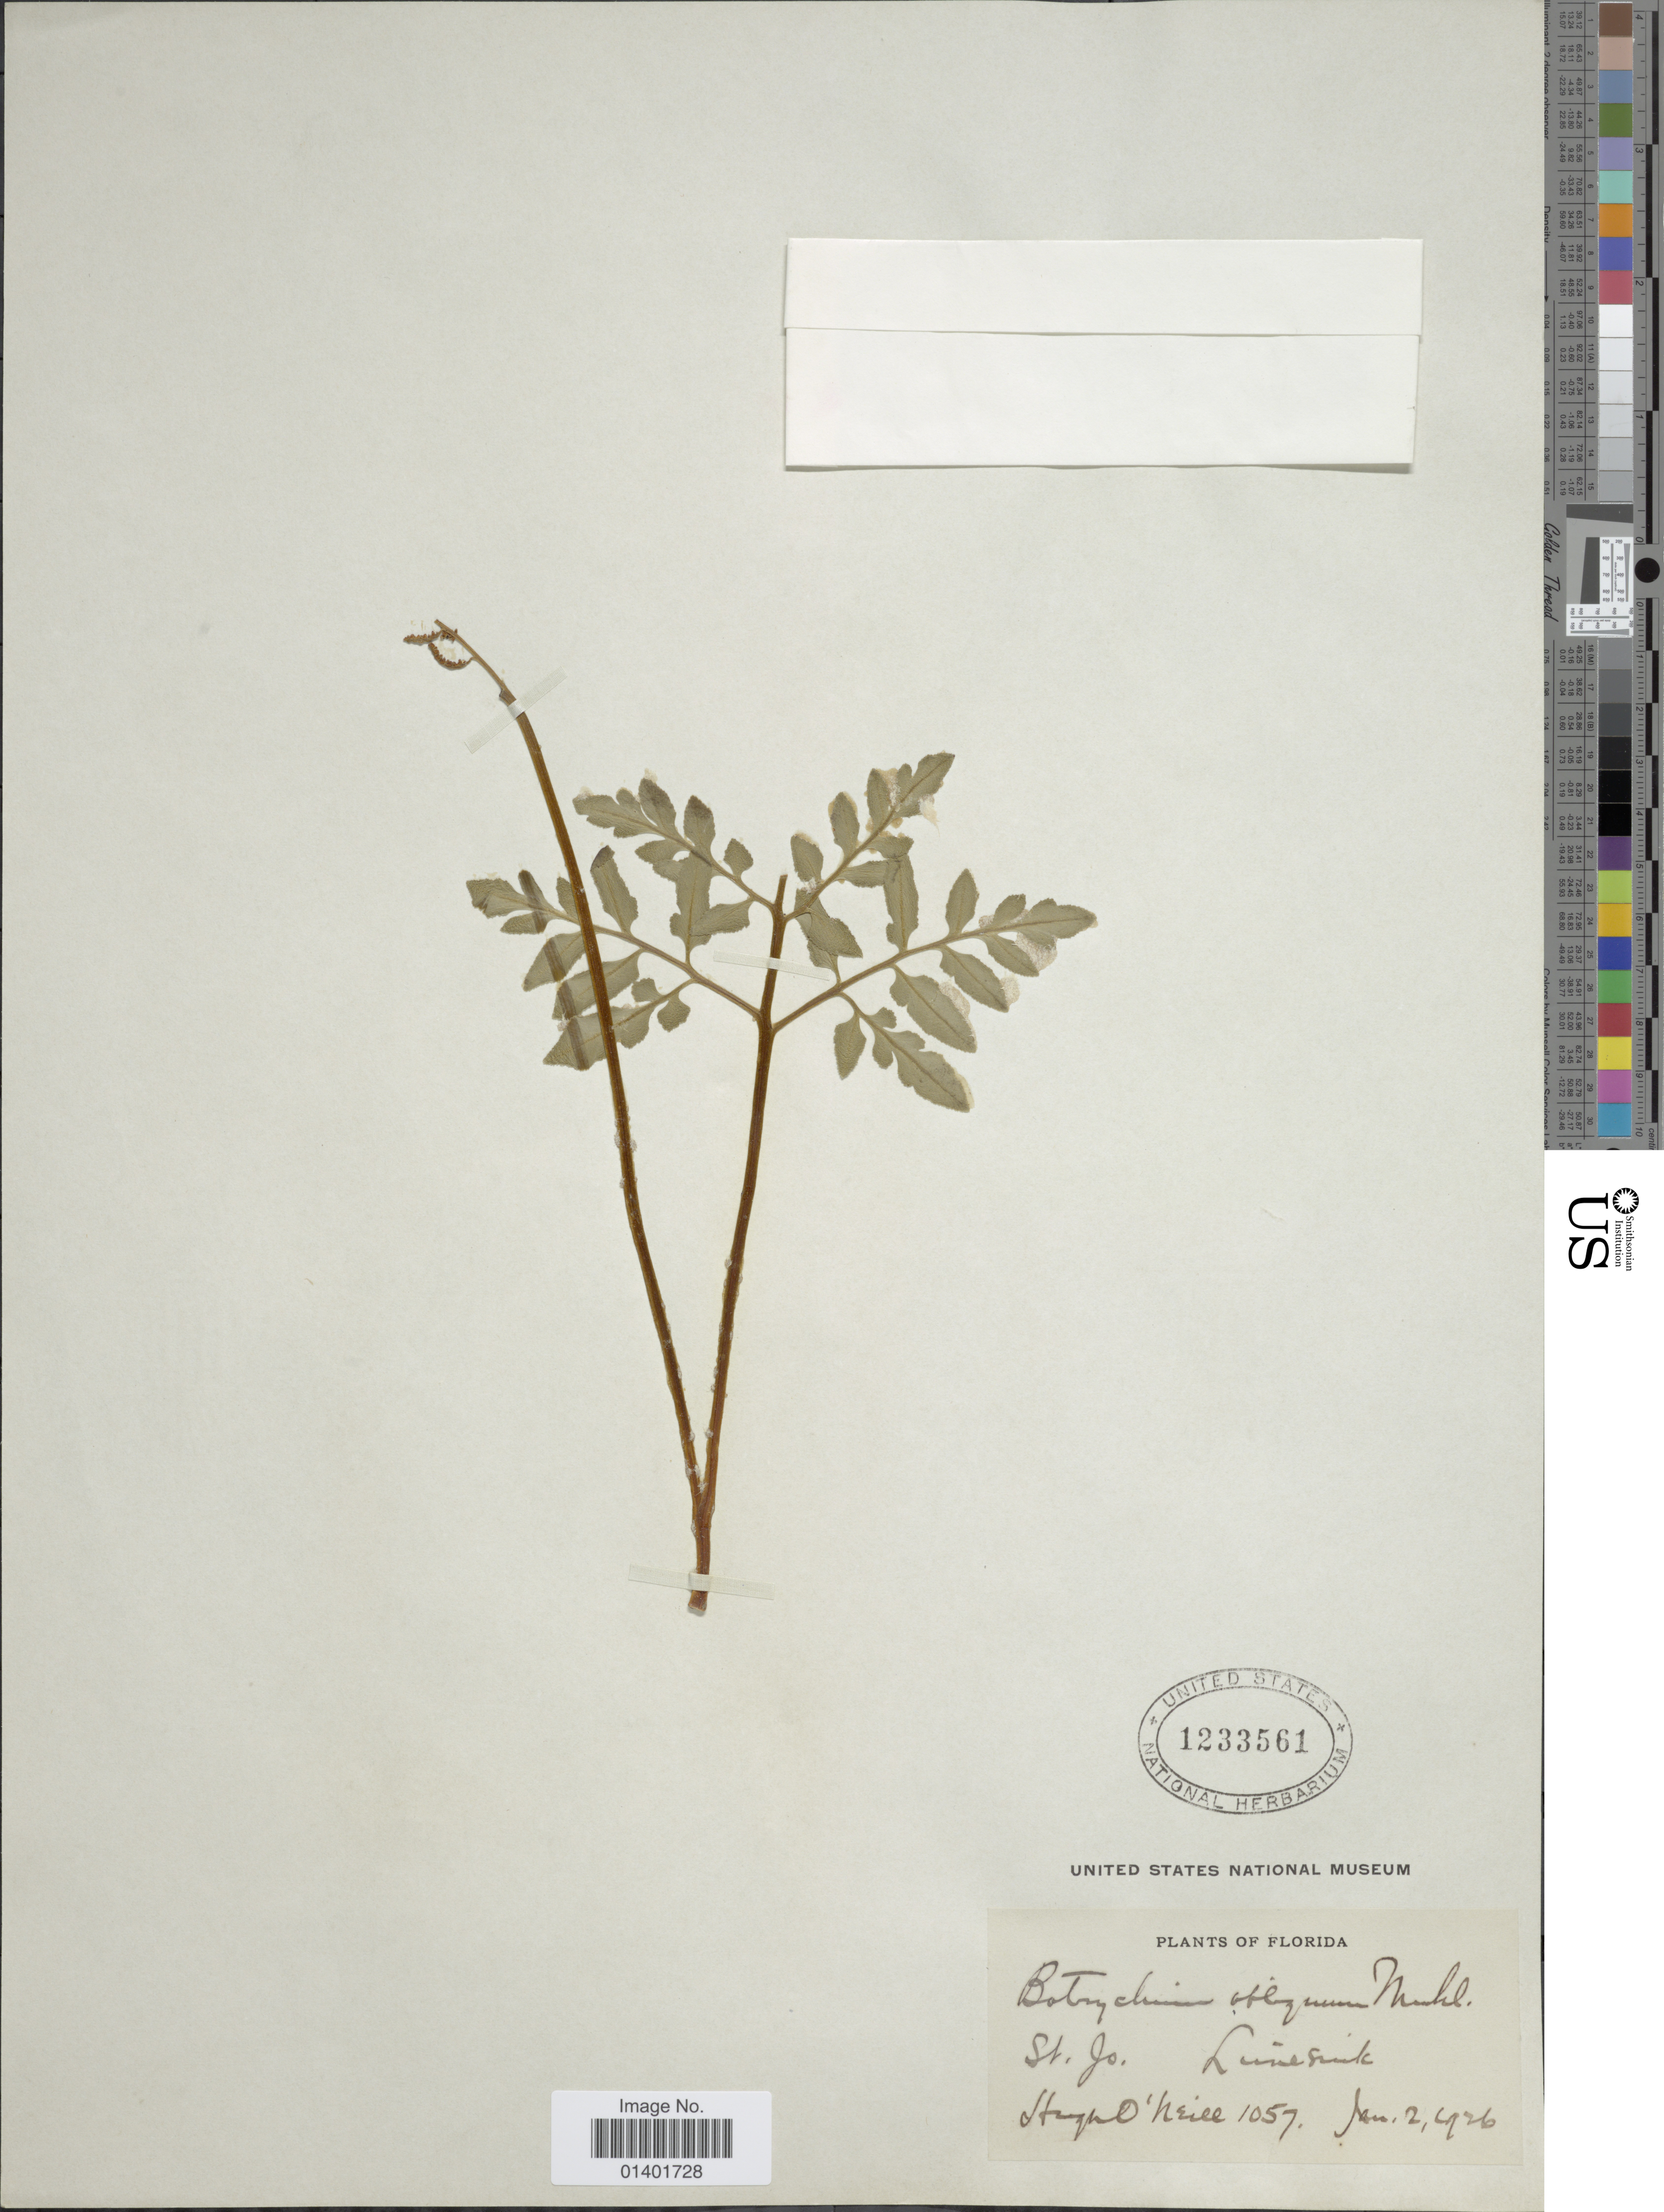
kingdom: Plantae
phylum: Tracheophyta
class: Polypodiopsida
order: Ophioglossales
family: Ophioglossaceae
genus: Botrychium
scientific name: Botrychium dissectum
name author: Spreng.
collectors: H. O'neil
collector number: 1059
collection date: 1926-01-02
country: United States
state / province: Florida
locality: St. Jo. Lime sink.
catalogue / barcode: US 1233561